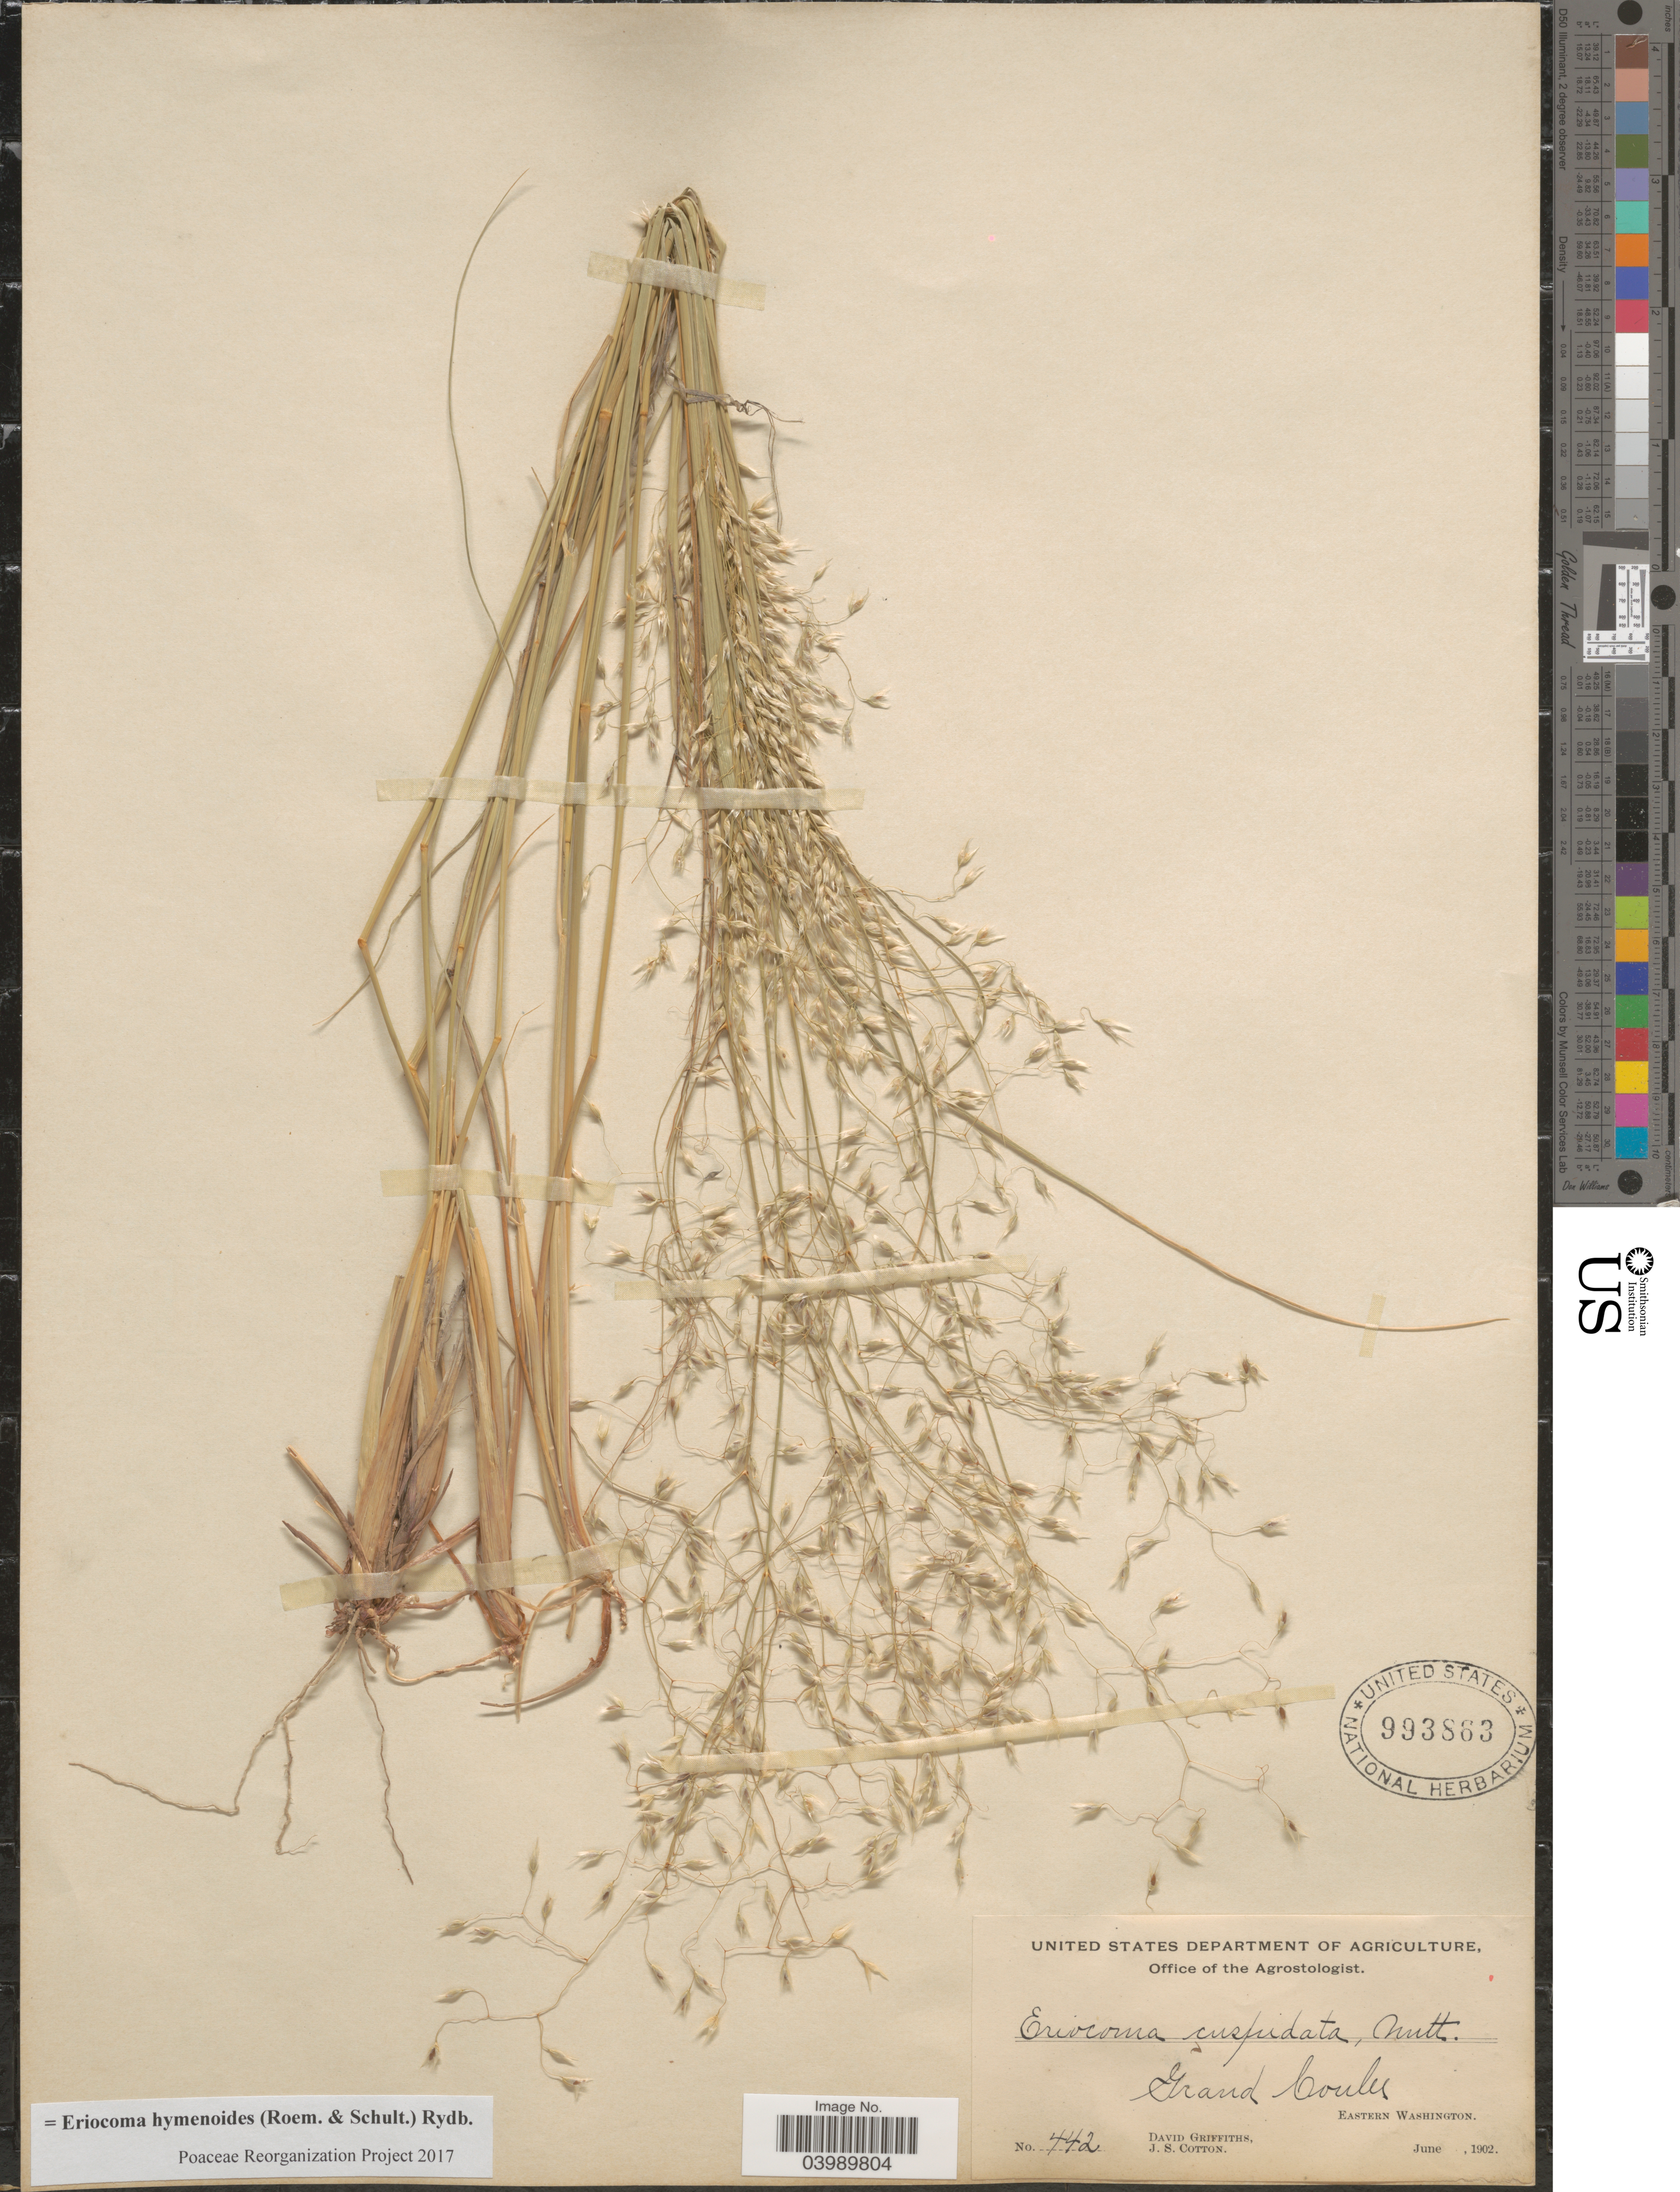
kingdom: Plantae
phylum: Tracheophyta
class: Liliopsida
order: Poales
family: Poaceae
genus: Eriocoma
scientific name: Eriocoma hymenoides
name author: (Roem. & Schult.) Rydb.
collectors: D. Griffiths & J. S. Cotton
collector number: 442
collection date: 1902-06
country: United States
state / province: Washington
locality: Grand Coulee. Eastern Washington.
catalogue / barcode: US 993863